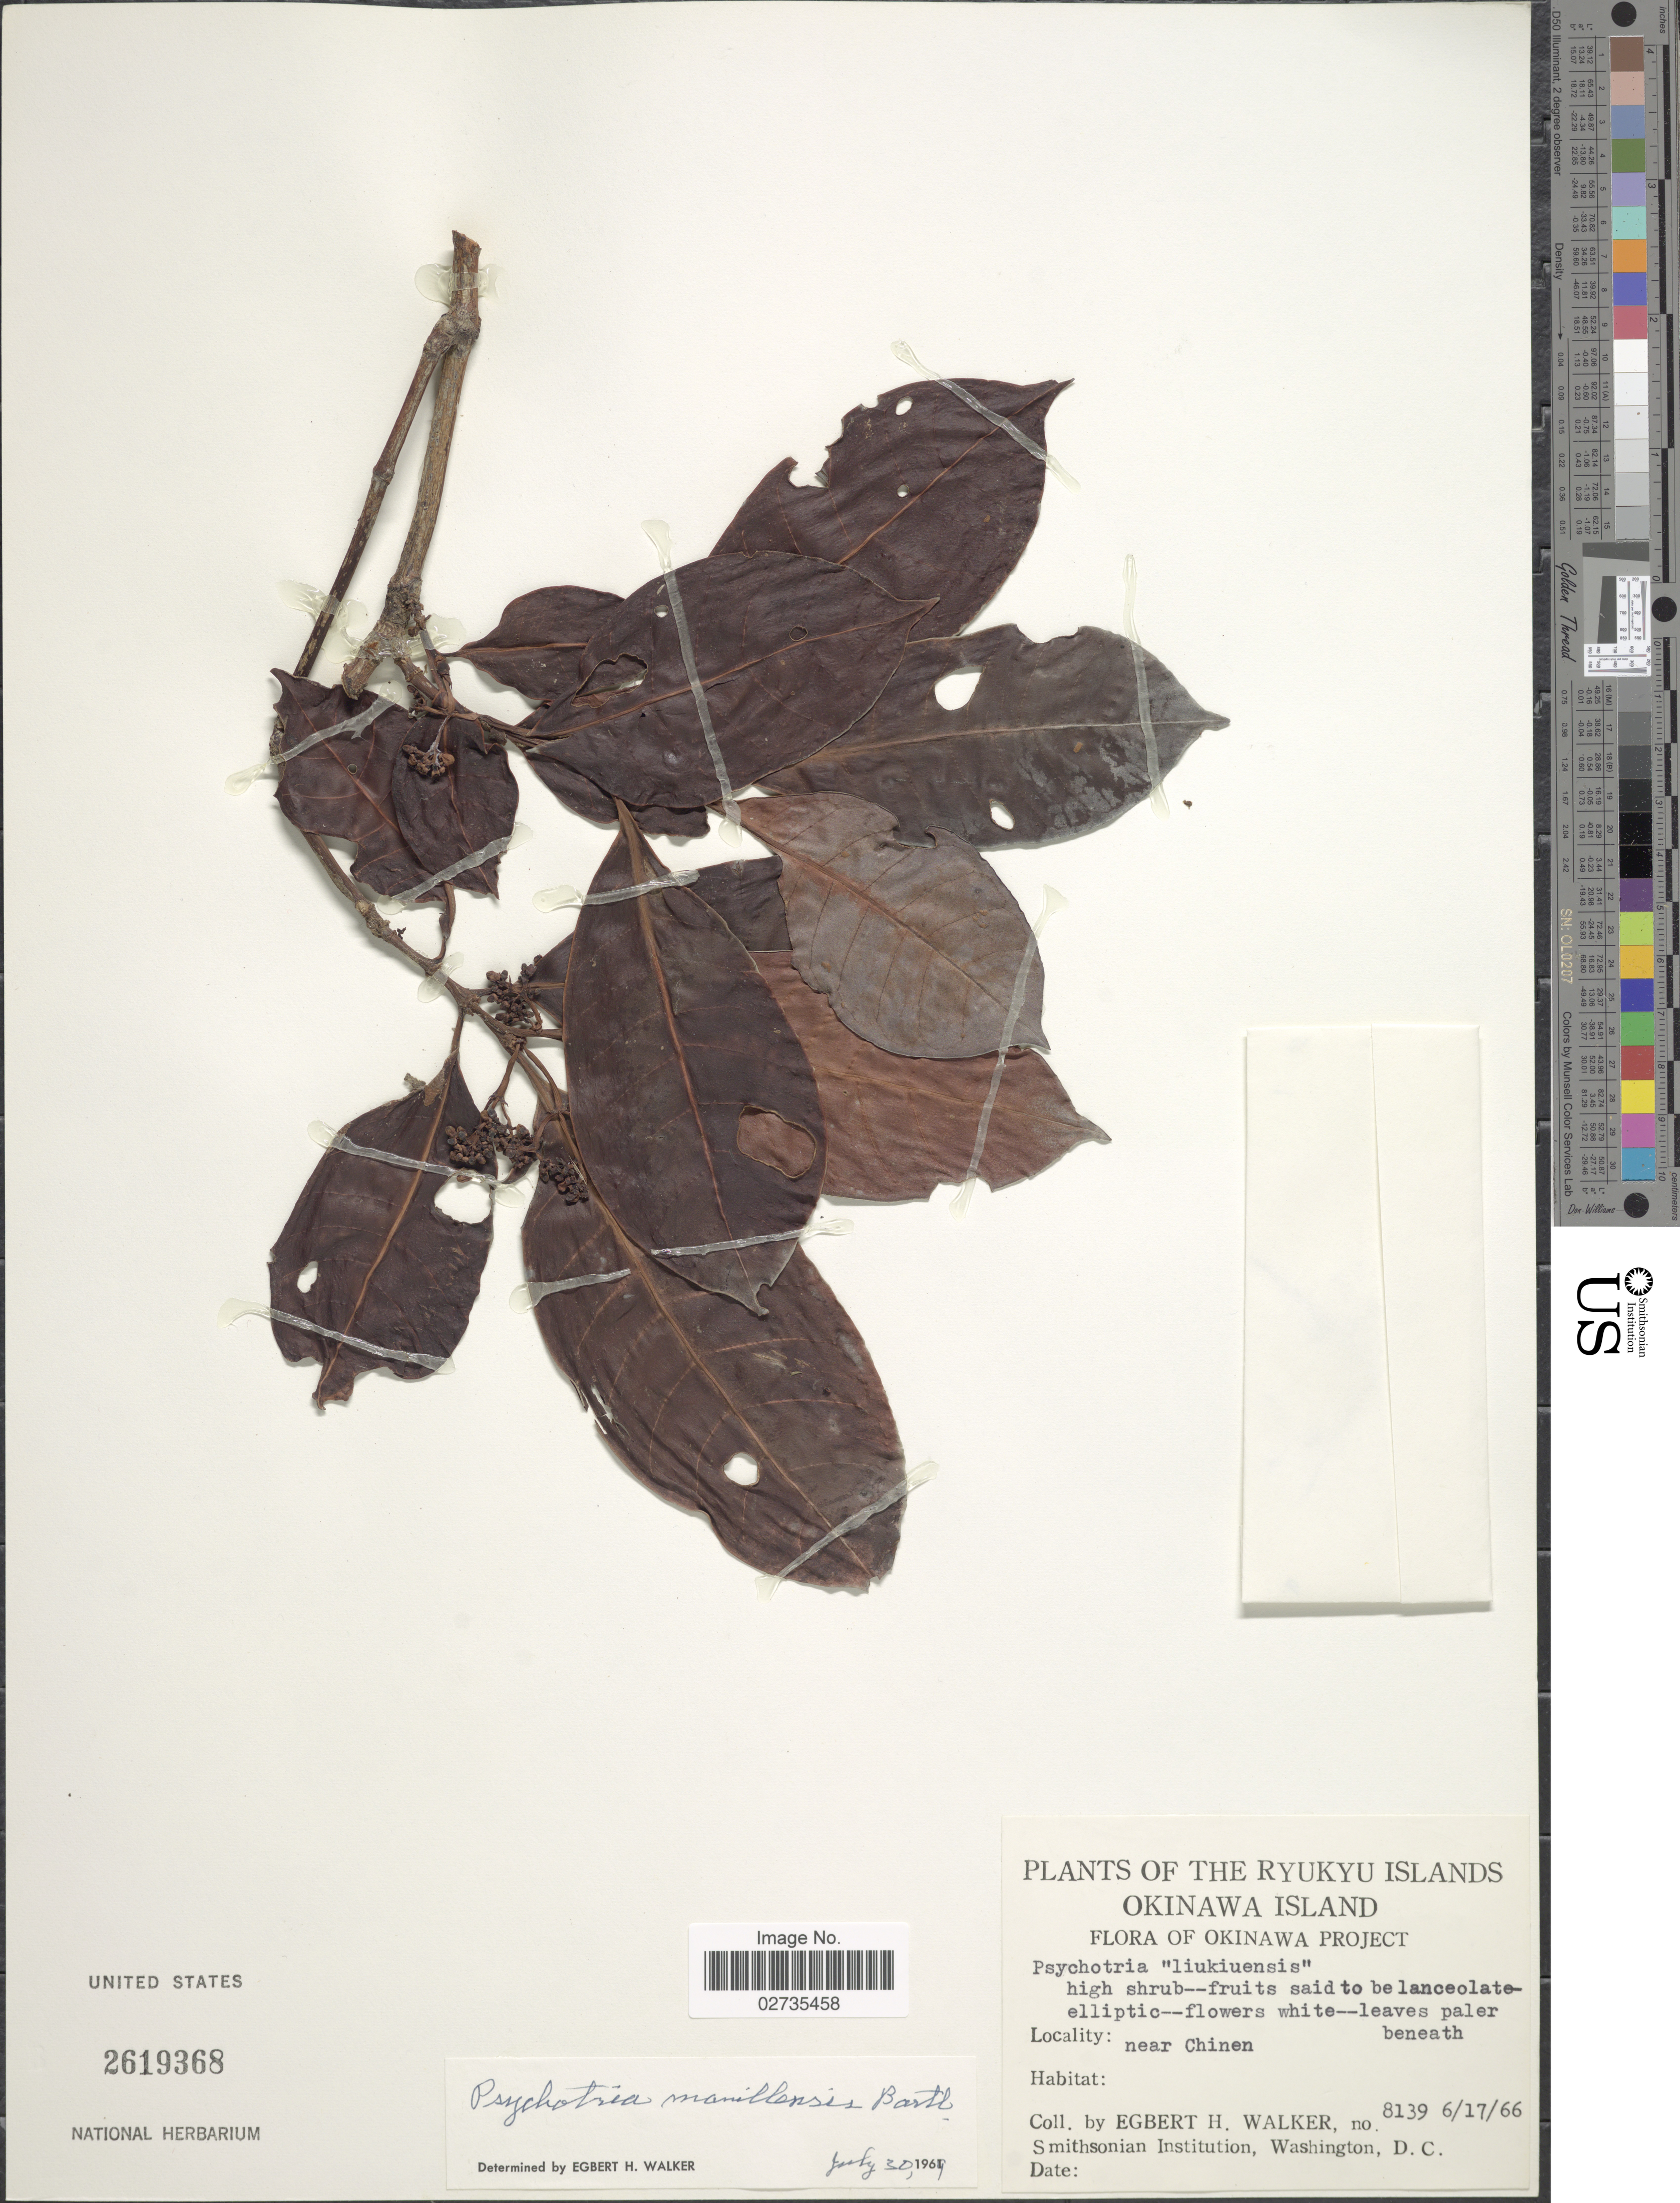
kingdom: Plantae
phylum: Tracheophyta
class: Magnoliopsida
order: Gentianales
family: Rubiaceae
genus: Psychotria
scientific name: Psychotria manillensis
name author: Bartl. ex DC.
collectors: E. H. Walker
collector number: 8139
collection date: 1966-06-17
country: Japan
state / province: Okinawa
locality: Ryukyu Islands. near Chinen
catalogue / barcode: US 2619368